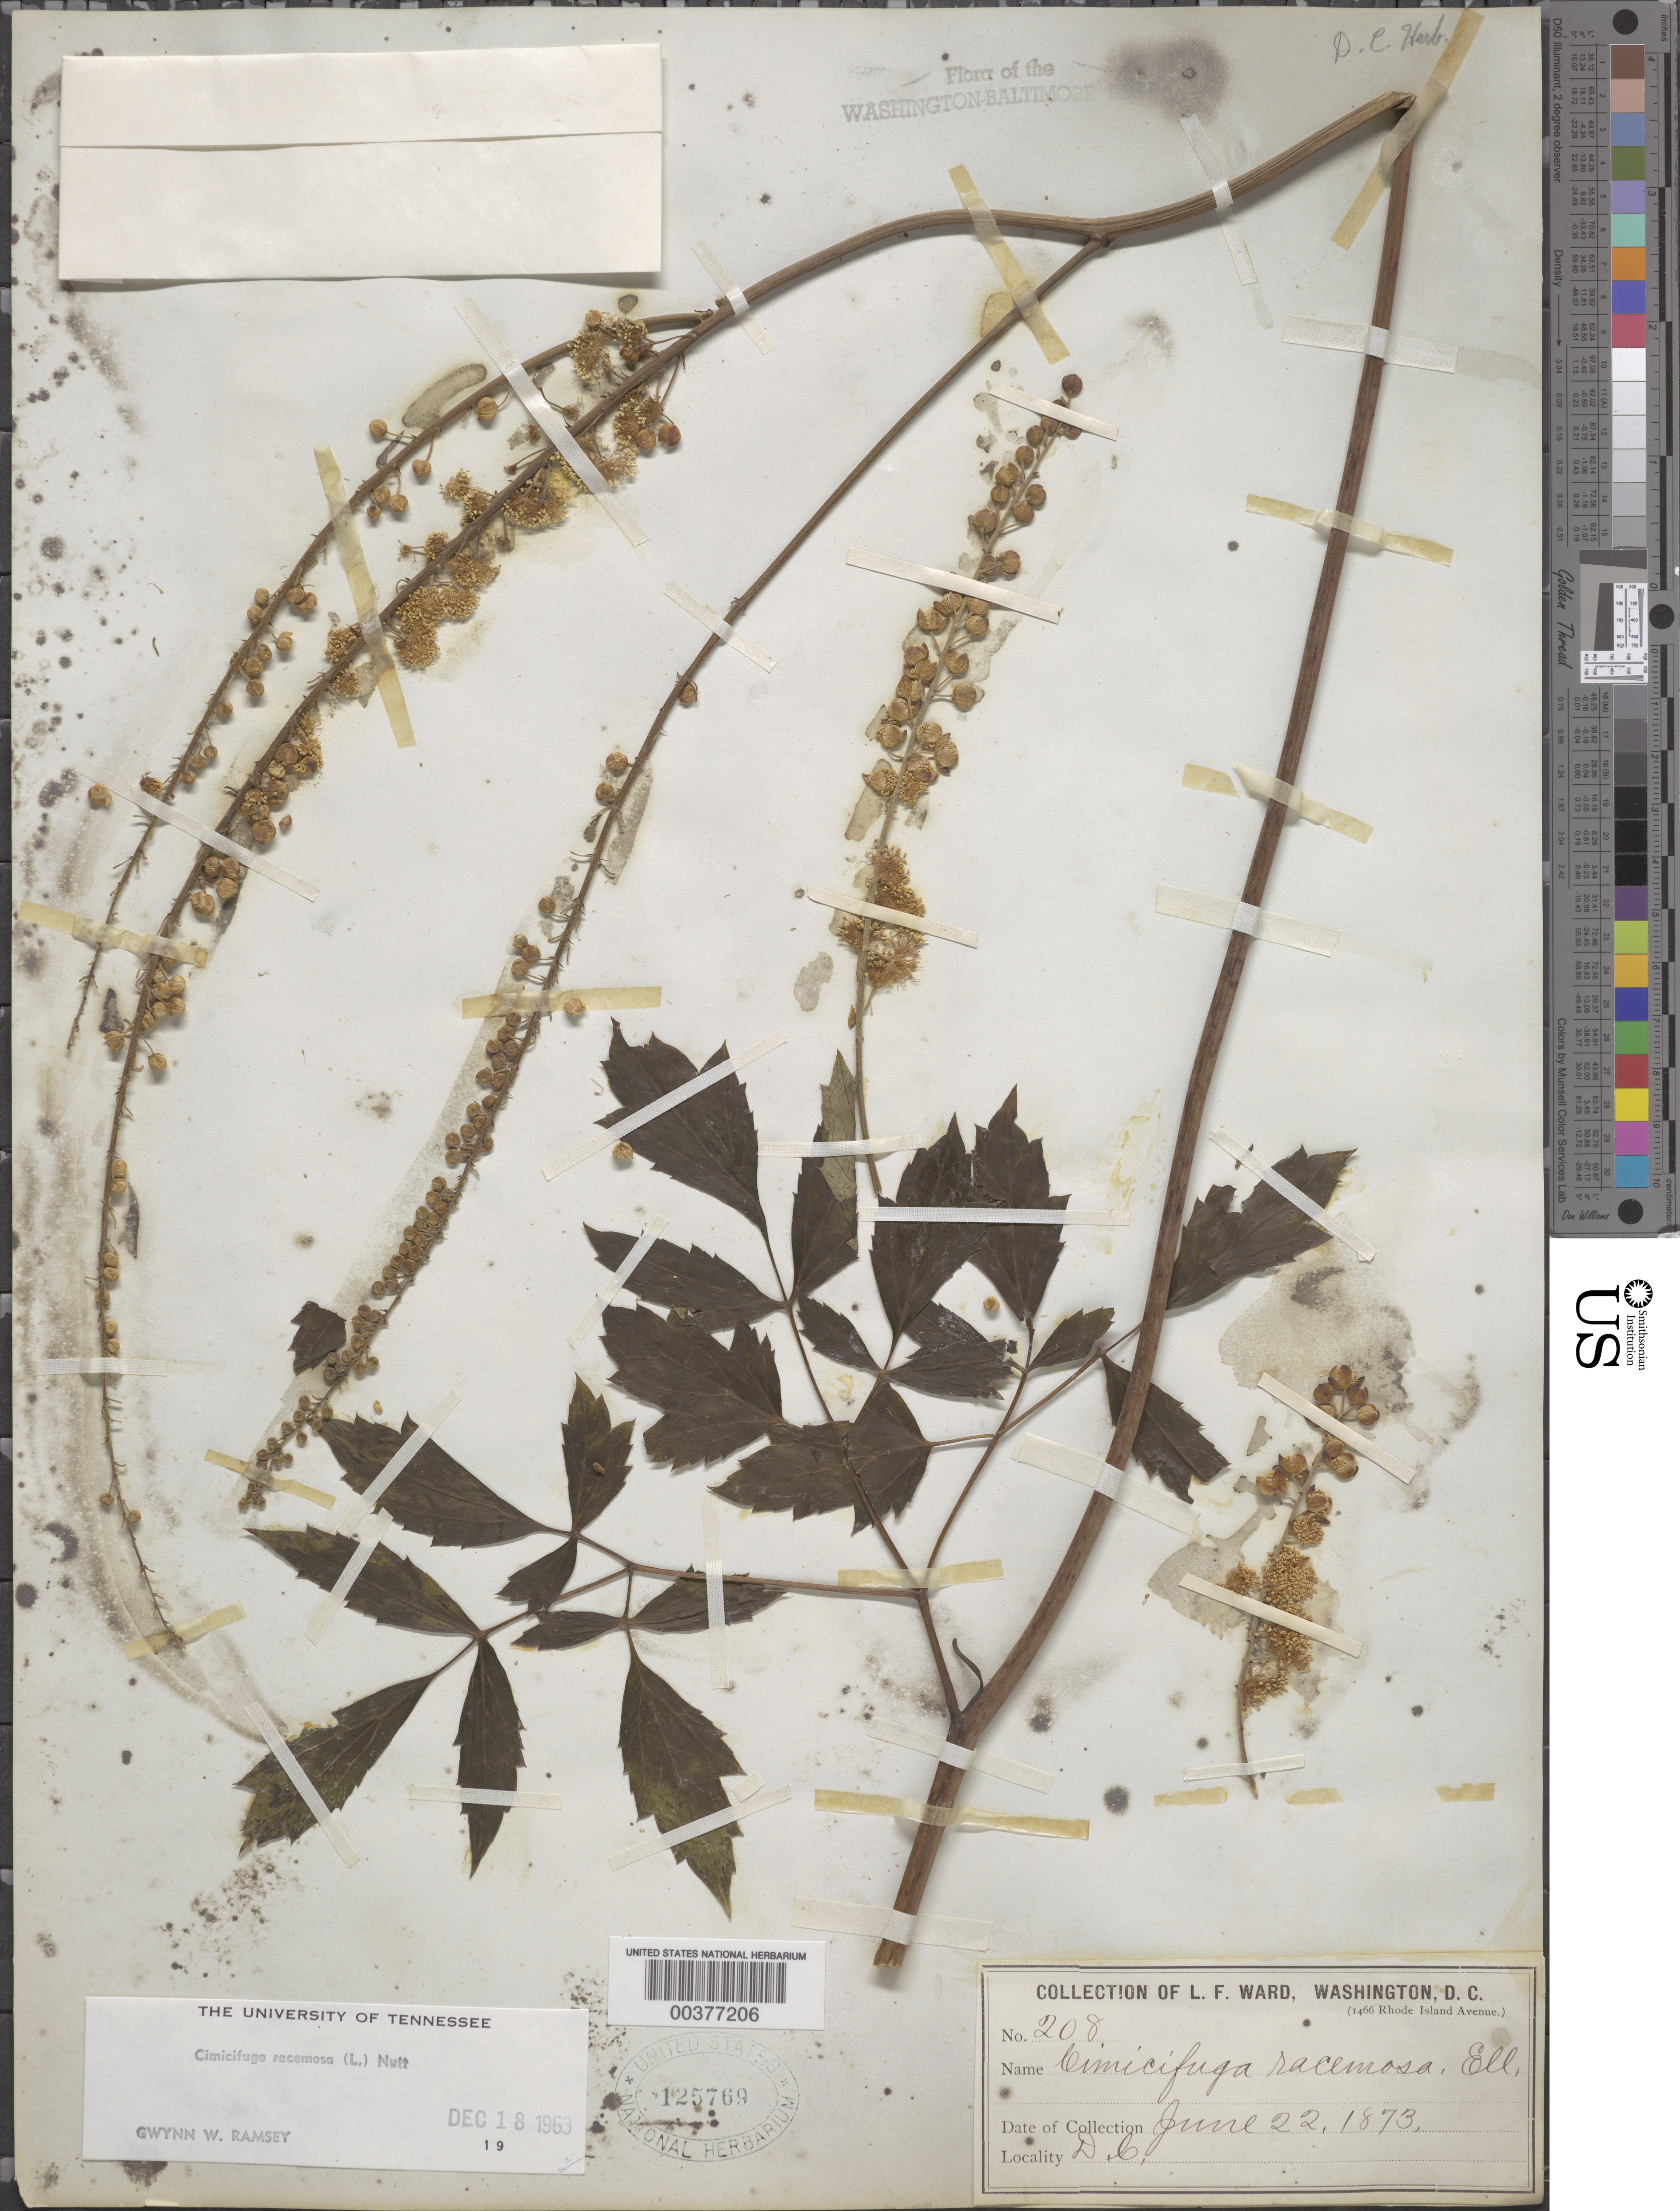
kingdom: Plantae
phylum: Tracheophyta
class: Magnoliopsida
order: Ranunculales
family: Ranunculaceae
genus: Actaea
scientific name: Actaea racemosa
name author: L.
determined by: Strong, M. T., (US), Smithsonian Institution - National Museum of Natural History (UNITED STATES)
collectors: L. F. Ward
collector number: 208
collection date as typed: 22 Jun 1873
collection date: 1873-06-22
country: United States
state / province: District of Columbia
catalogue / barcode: US 125769